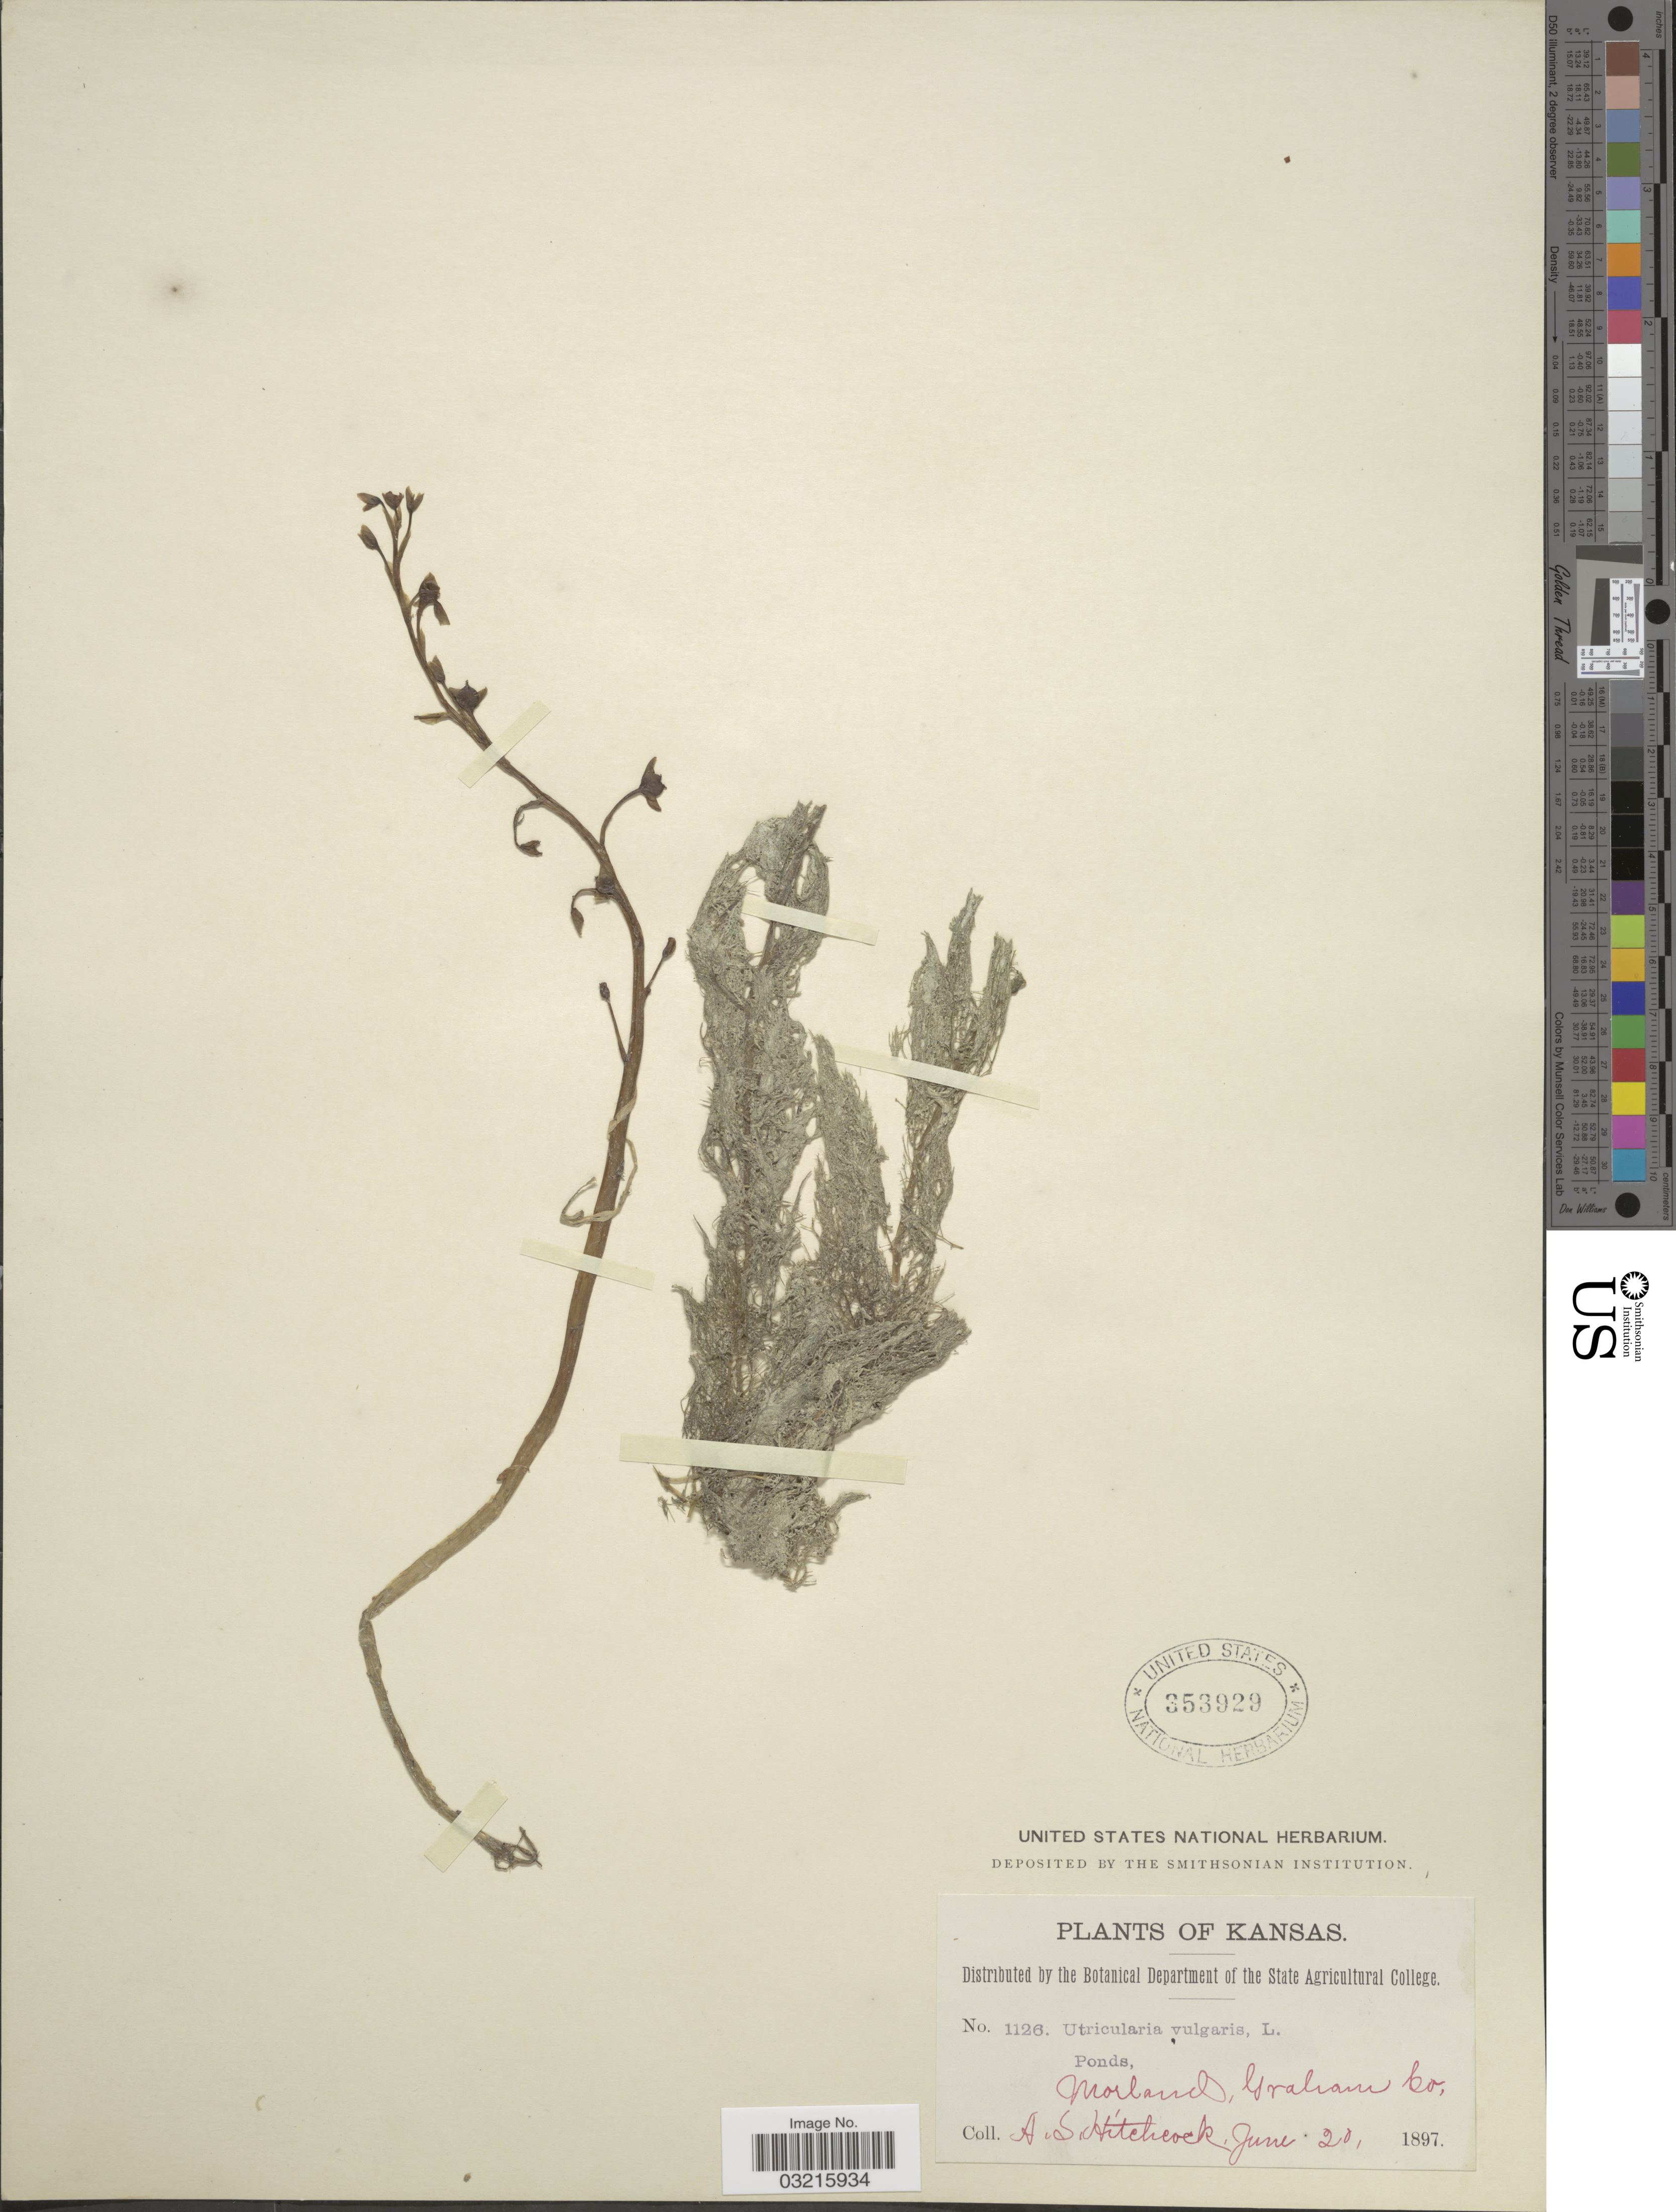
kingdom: Plantae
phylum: Tracheophyta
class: Magnoliopsida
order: Lamiales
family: Lentibulariaceae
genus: Utricularia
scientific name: Utricularia vulgaris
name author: L.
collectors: A. S. Hitchcock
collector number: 1126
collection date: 1897-06-20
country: United States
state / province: Kansas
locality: Morland, Graham Co.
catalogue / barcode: US 353929